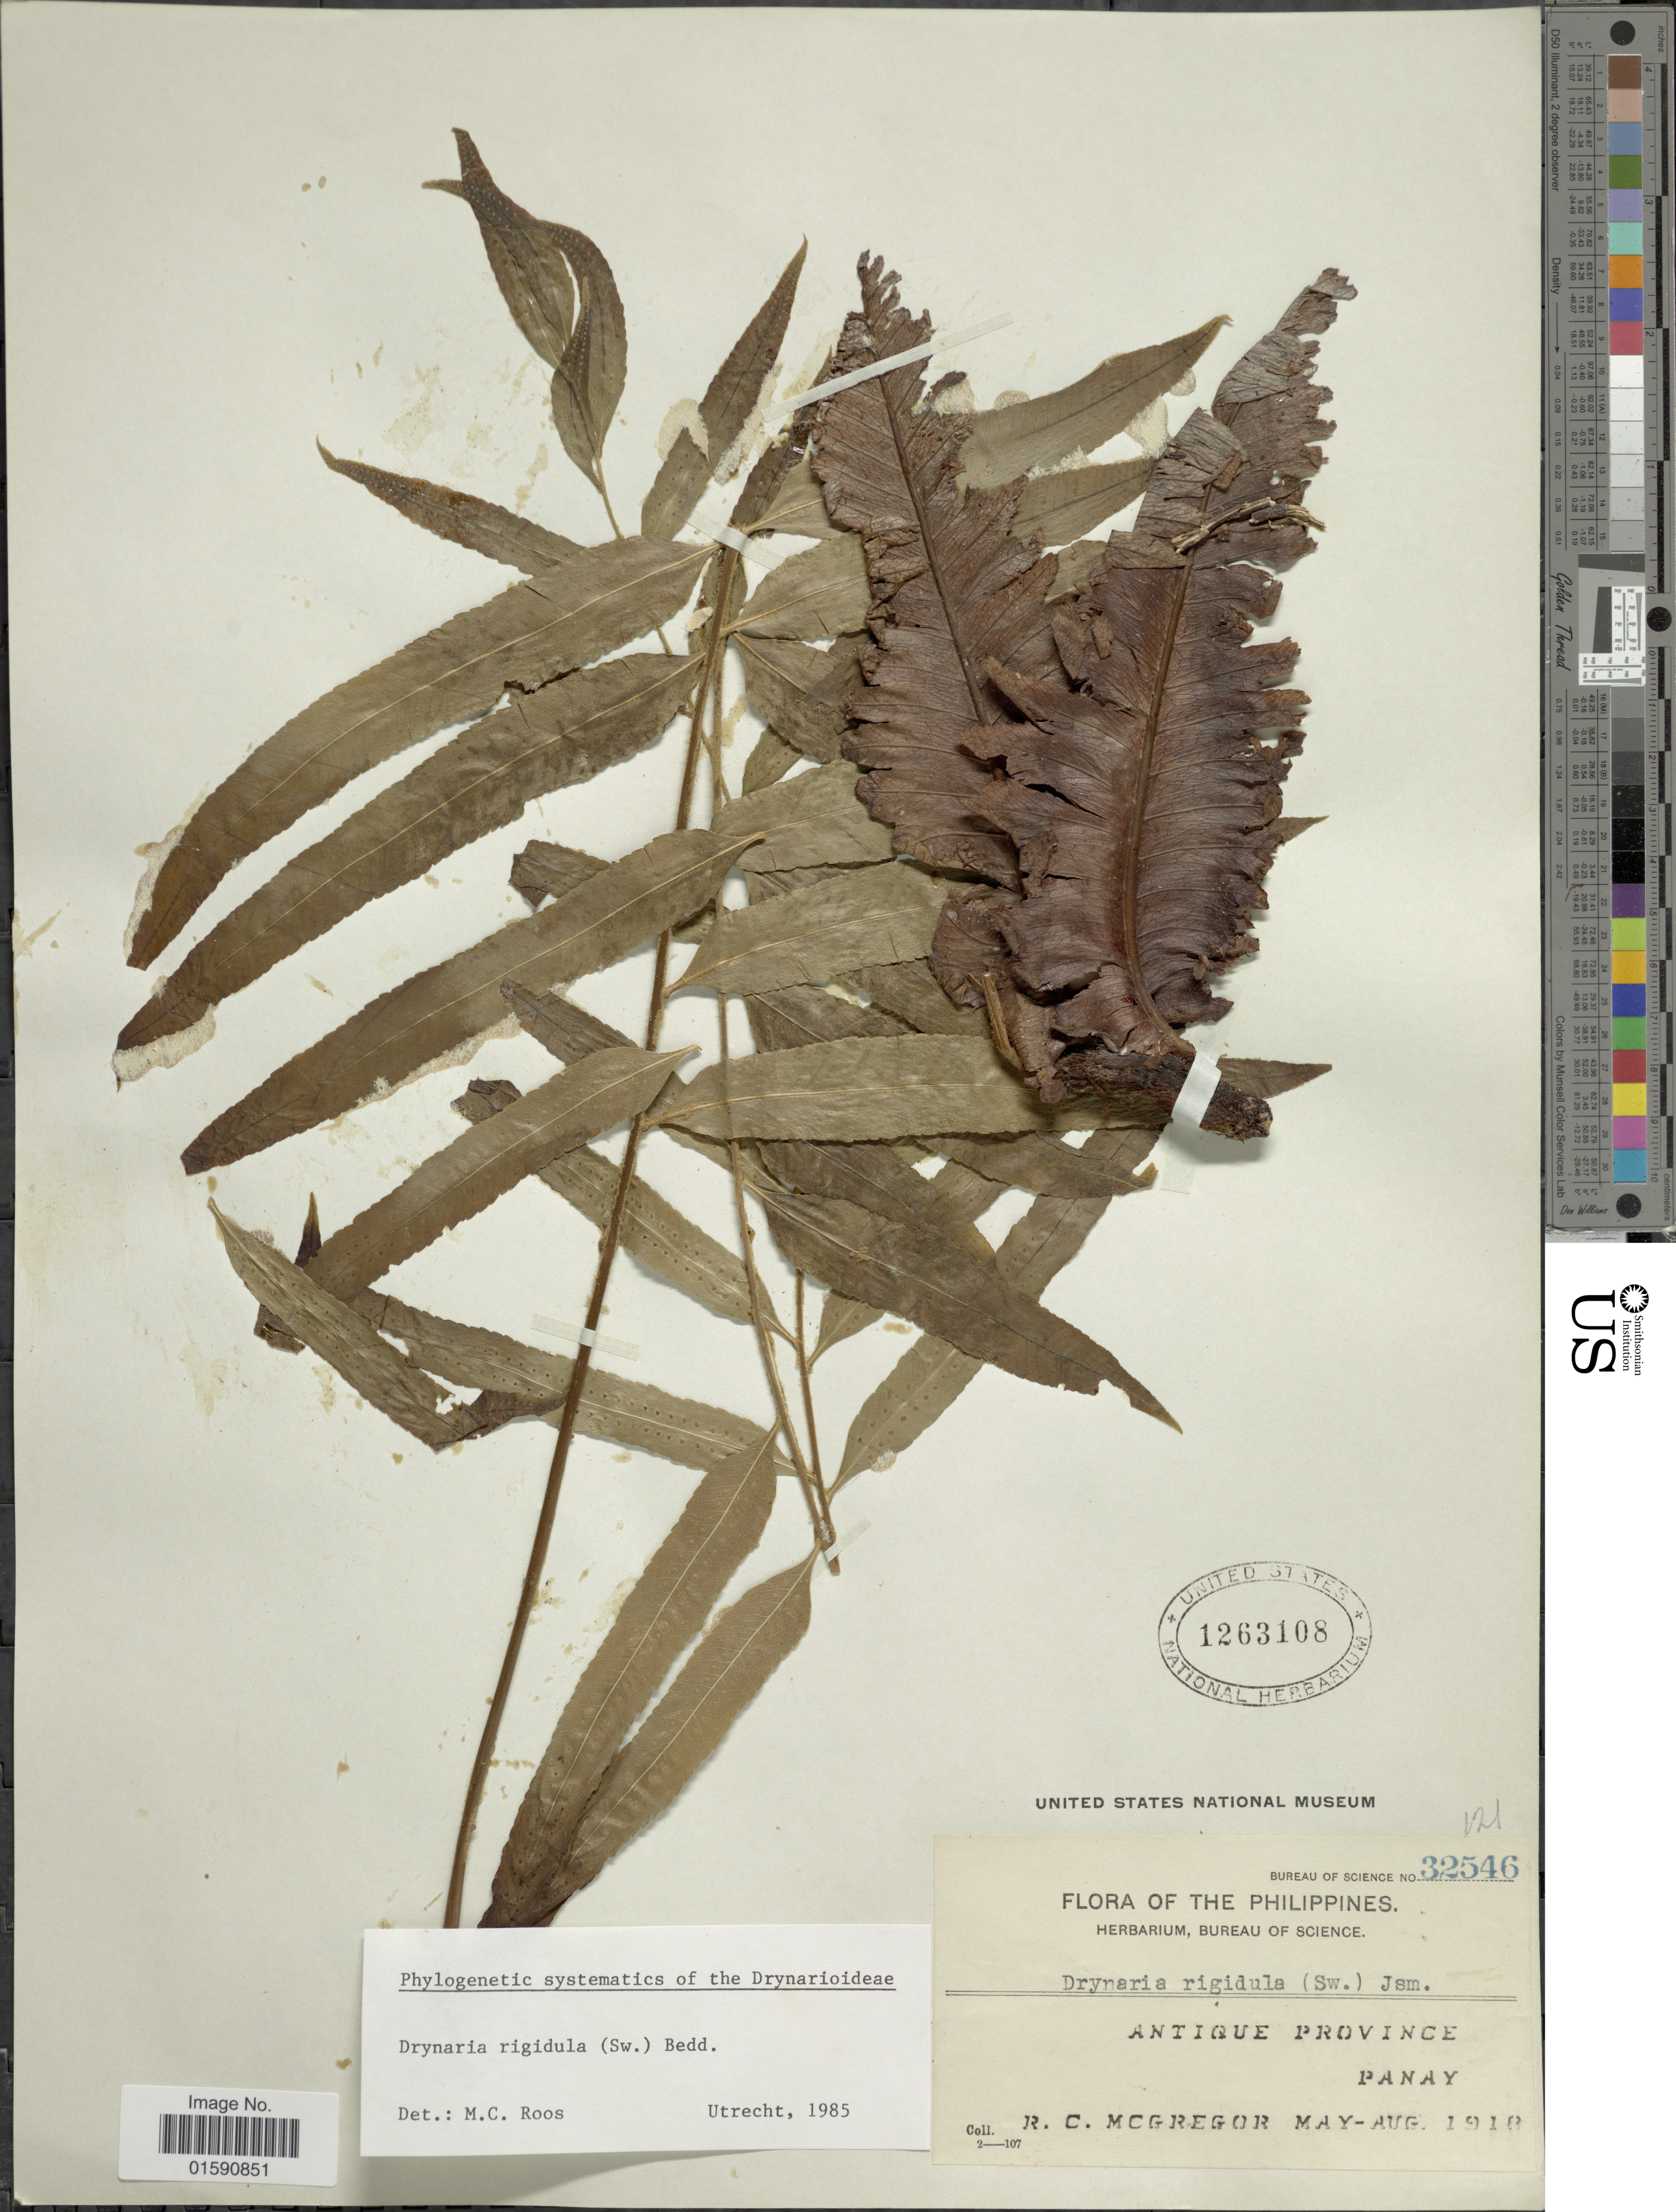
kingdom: Plantae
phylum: Tracheophyta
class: Polypodiopsida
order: Polypodiales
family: Polypodiaceae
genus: Drynaria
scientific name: Drynaria rigidula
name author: (Sw.) Bedd.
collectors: R. C. McGregor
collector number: Bureau of Science 32546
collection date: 1918-05/1918-08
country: Philippines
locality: Antique Province, Panay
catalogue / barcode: US 1263108